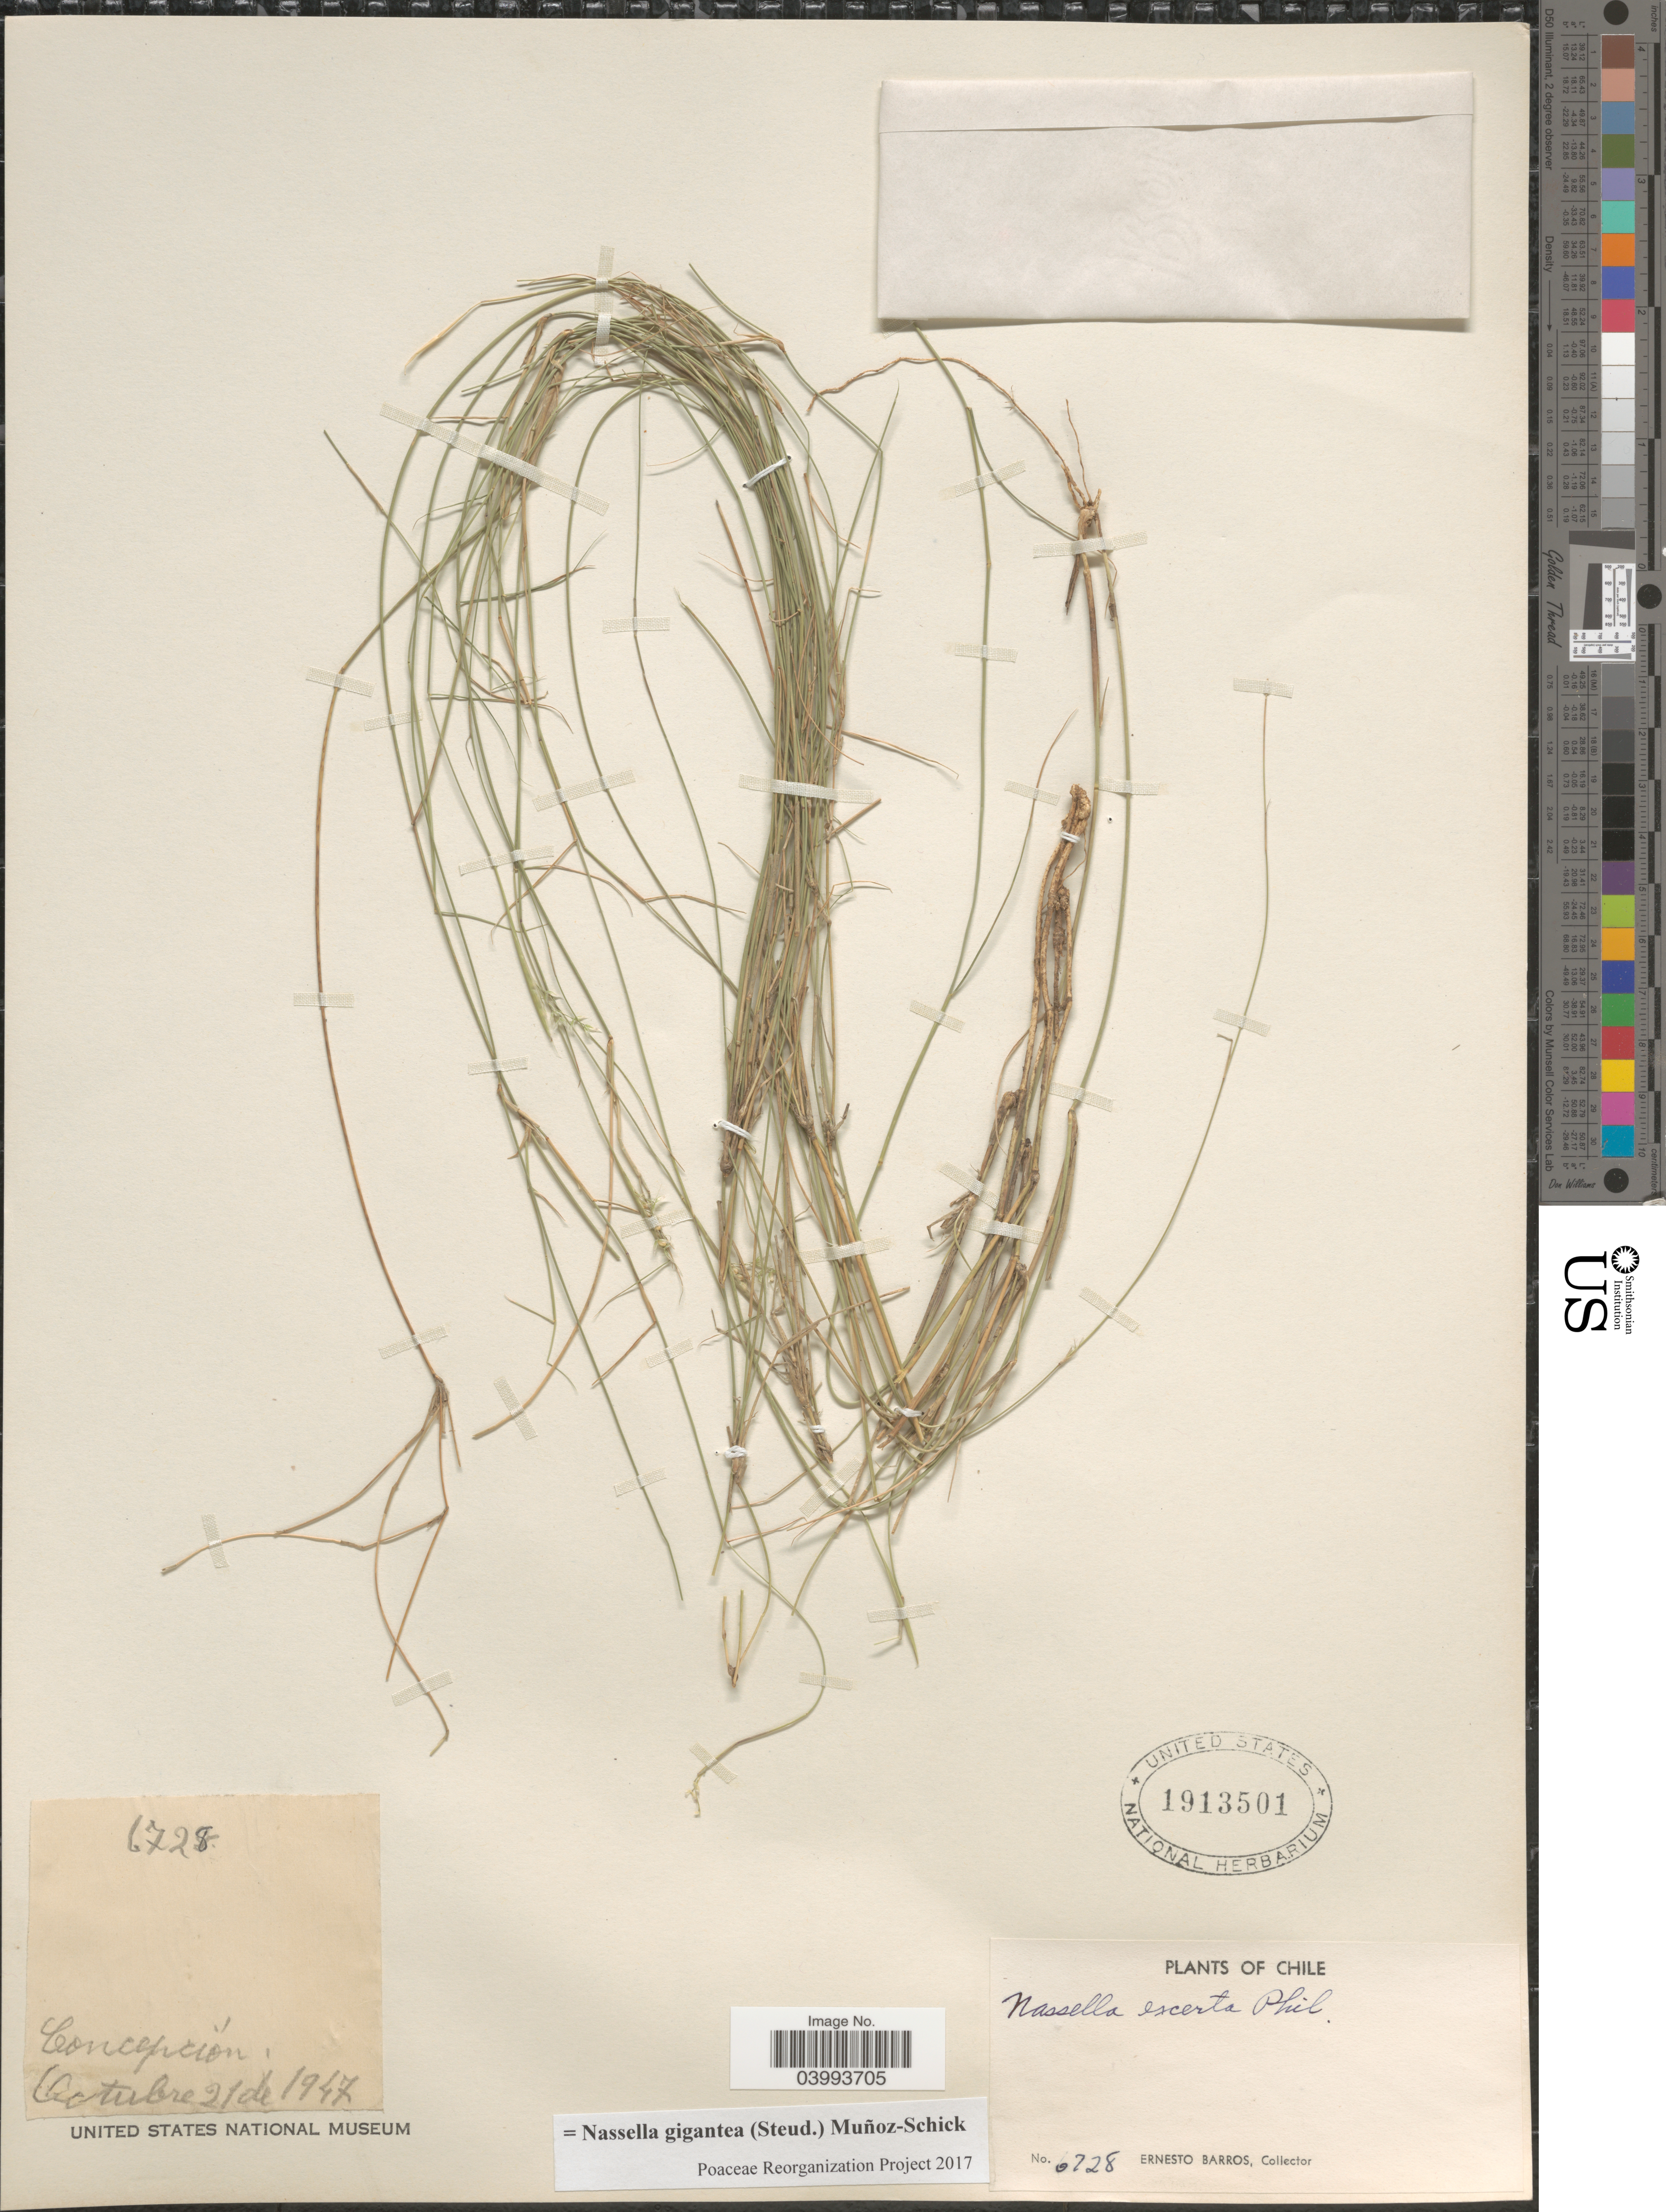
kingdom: Plantae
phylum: Tracheophyta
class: Liliopsida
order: Poales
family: Poaceae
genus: Nassella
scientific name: Nassella gigantea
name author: (Steud.) Muñoz-Schick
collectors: E. Barros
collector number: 6728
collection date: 1947-10-21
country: Chile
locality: Concepción.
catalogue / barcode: US 1913501